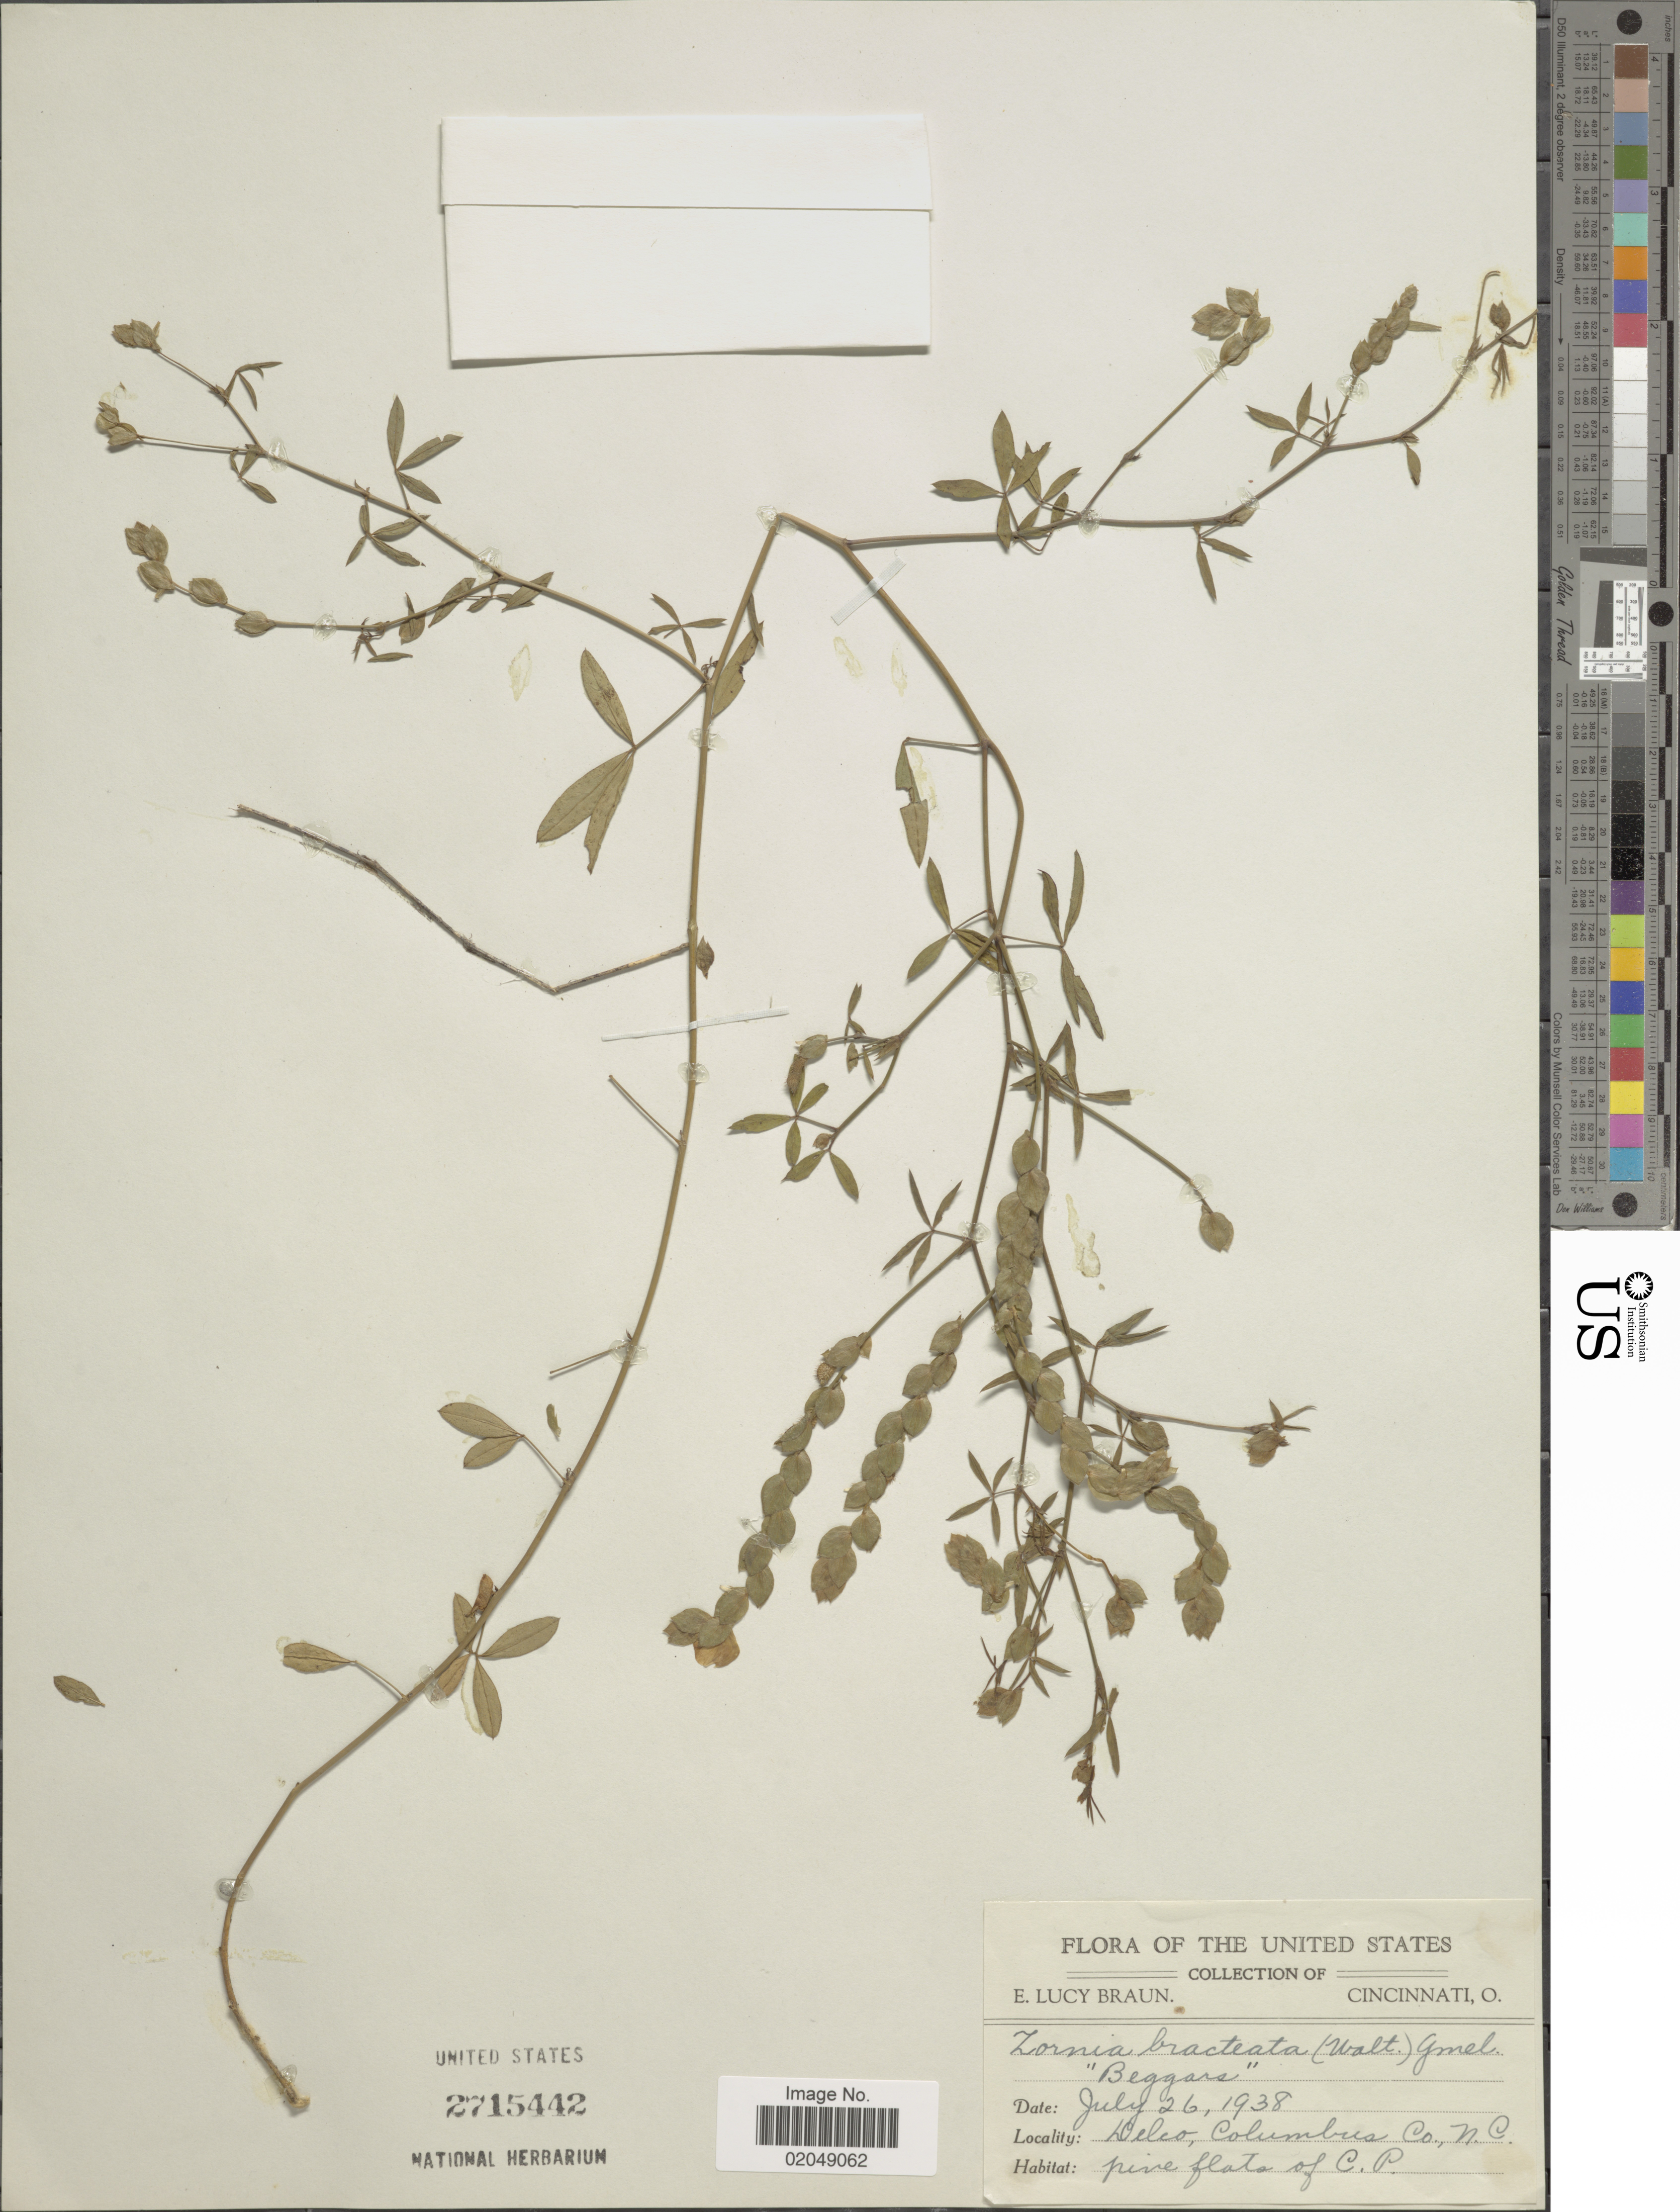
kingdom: Plantae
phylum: Tracheophyta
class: Magnoliopsida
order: Fabales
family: Fabaceae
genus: Zornia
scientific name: Zornia bracteata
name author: J.F. Gmel.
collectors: E. L. Braun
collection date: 1938-07-26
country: United States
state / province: North Carolina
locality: The United States, Delco, Columbus Co., N.C., pine flats of C.P.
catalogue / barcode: US 2715442